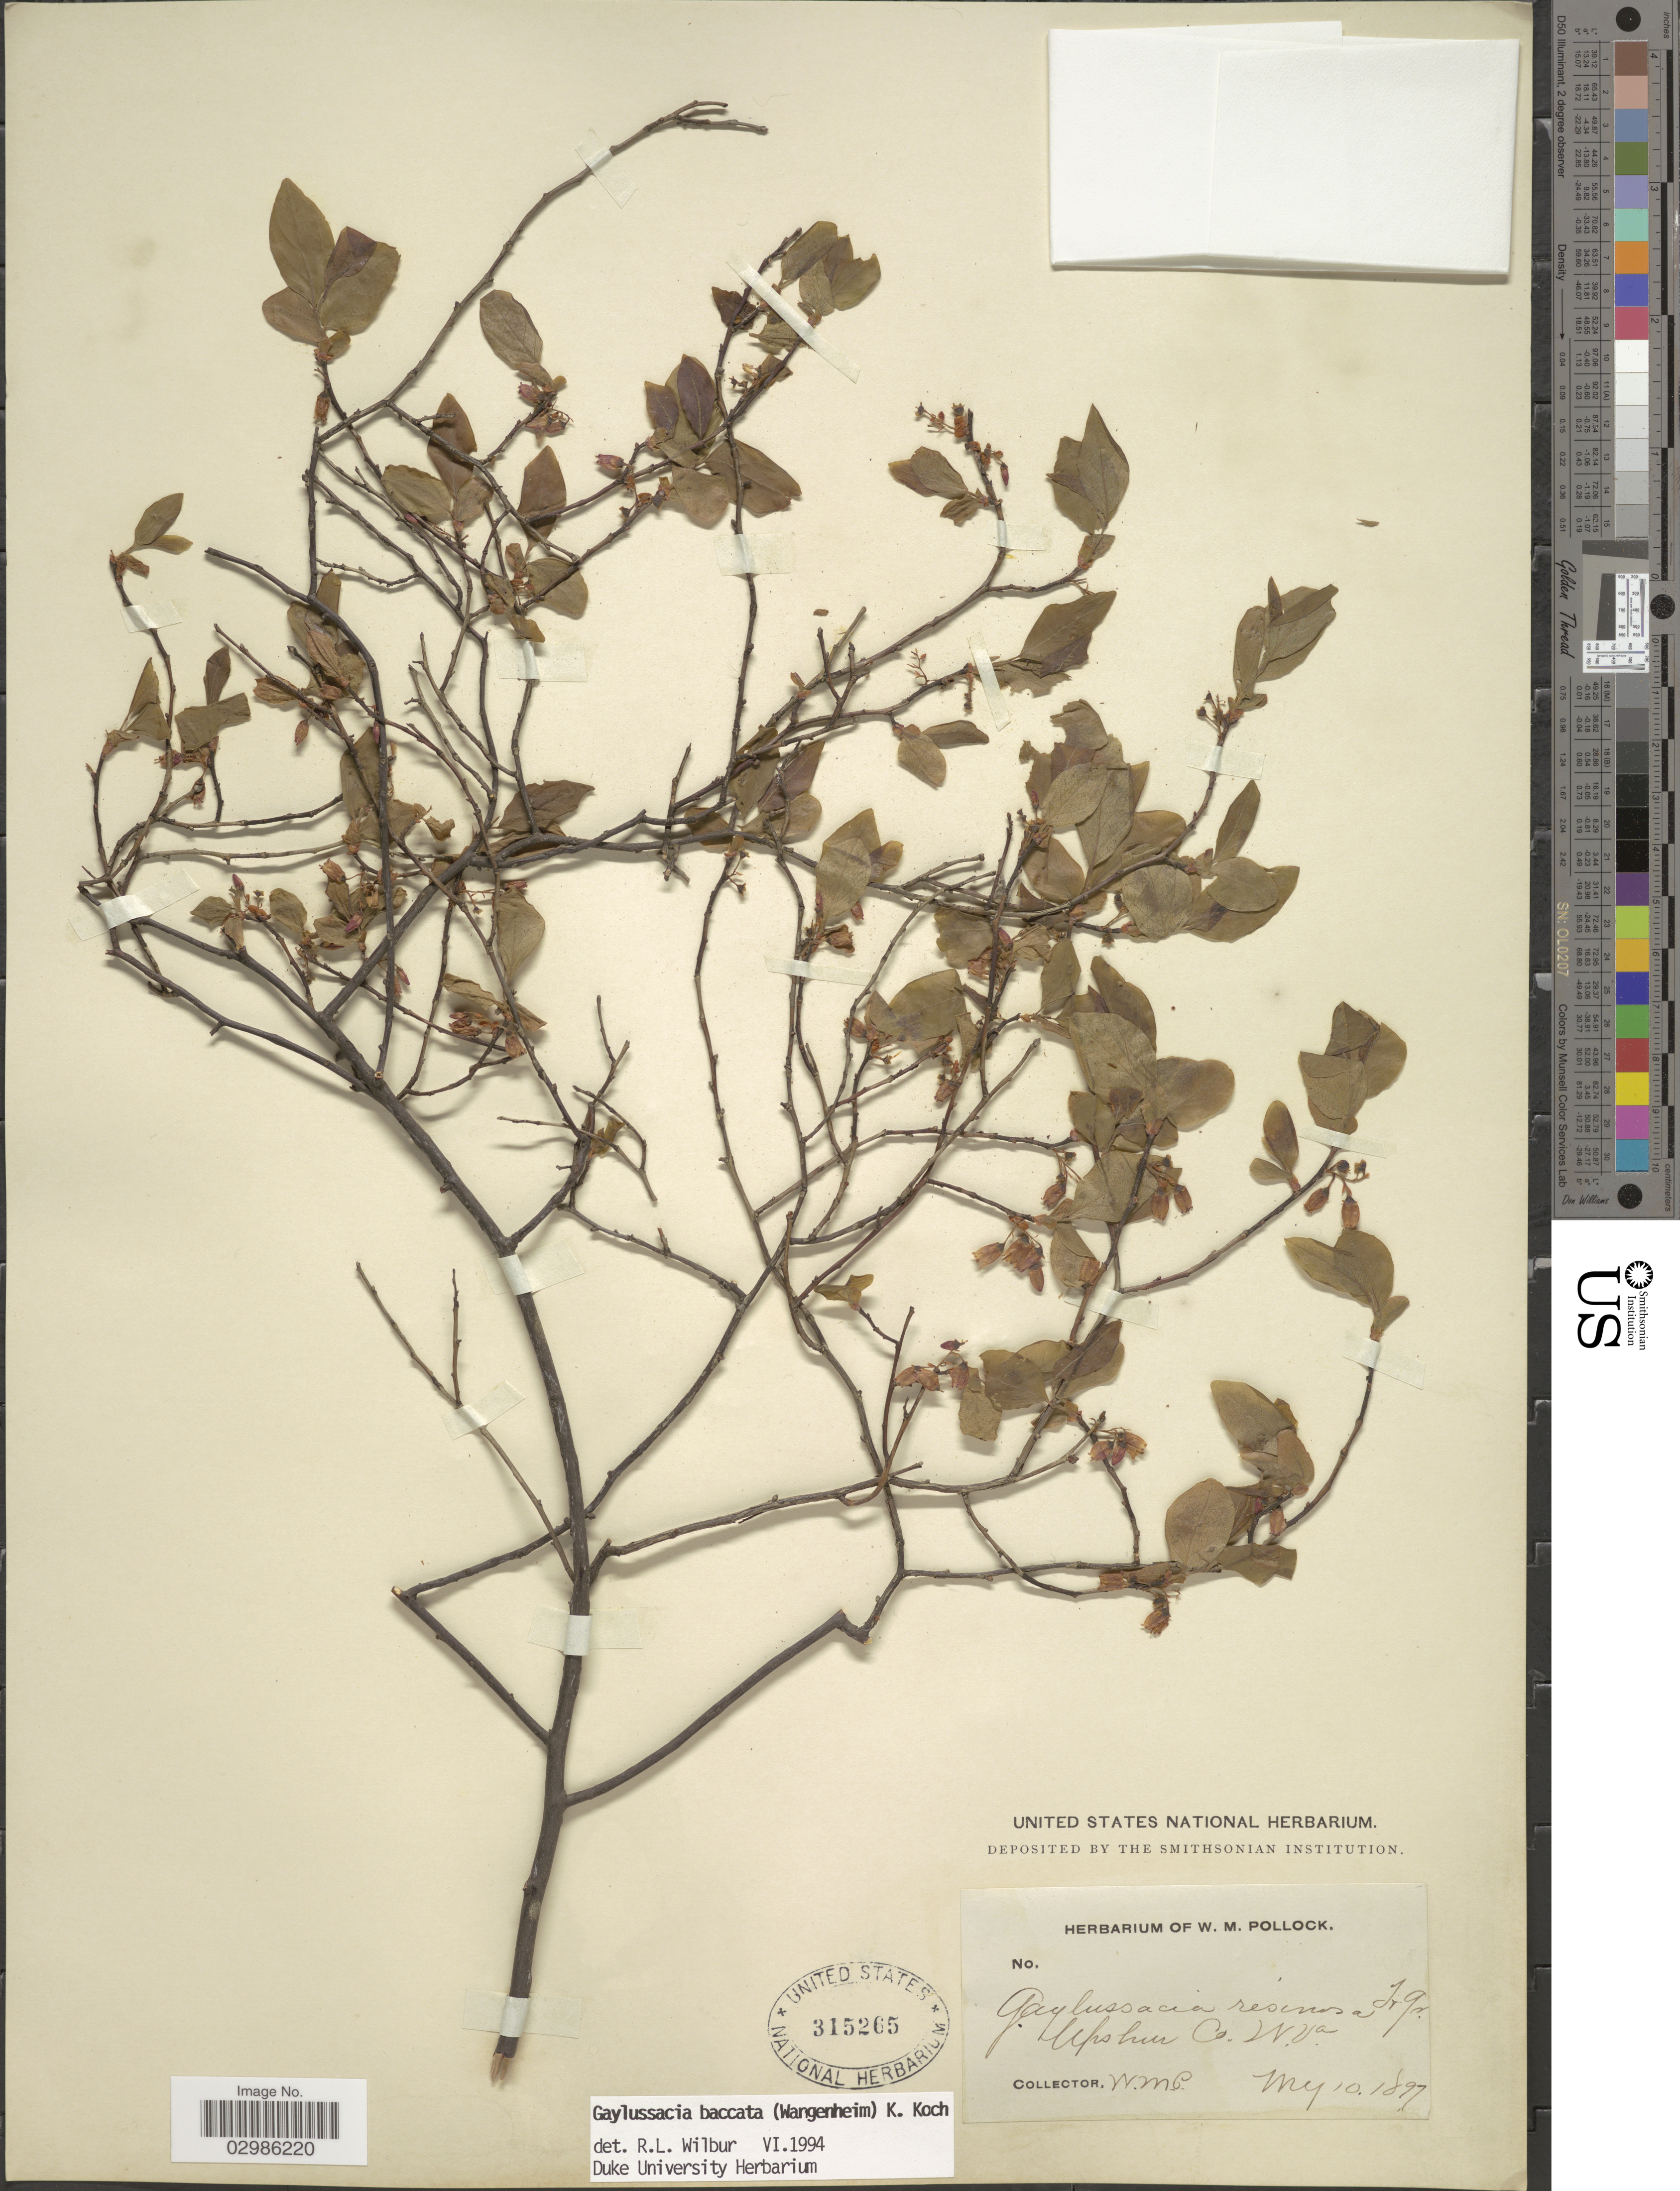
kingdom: Plantae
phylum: Tracheophyta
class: Magnoliopsida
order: Ericales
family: Ericaceae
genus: Gaylussacia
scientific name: Gaylussacia baccata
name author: (Wangenh.) K. Koch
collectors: W. M. Pollock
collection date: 1897-05-10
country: United States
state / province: West Virginia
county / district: Upshur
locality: W.Va.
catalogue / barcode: US 315265